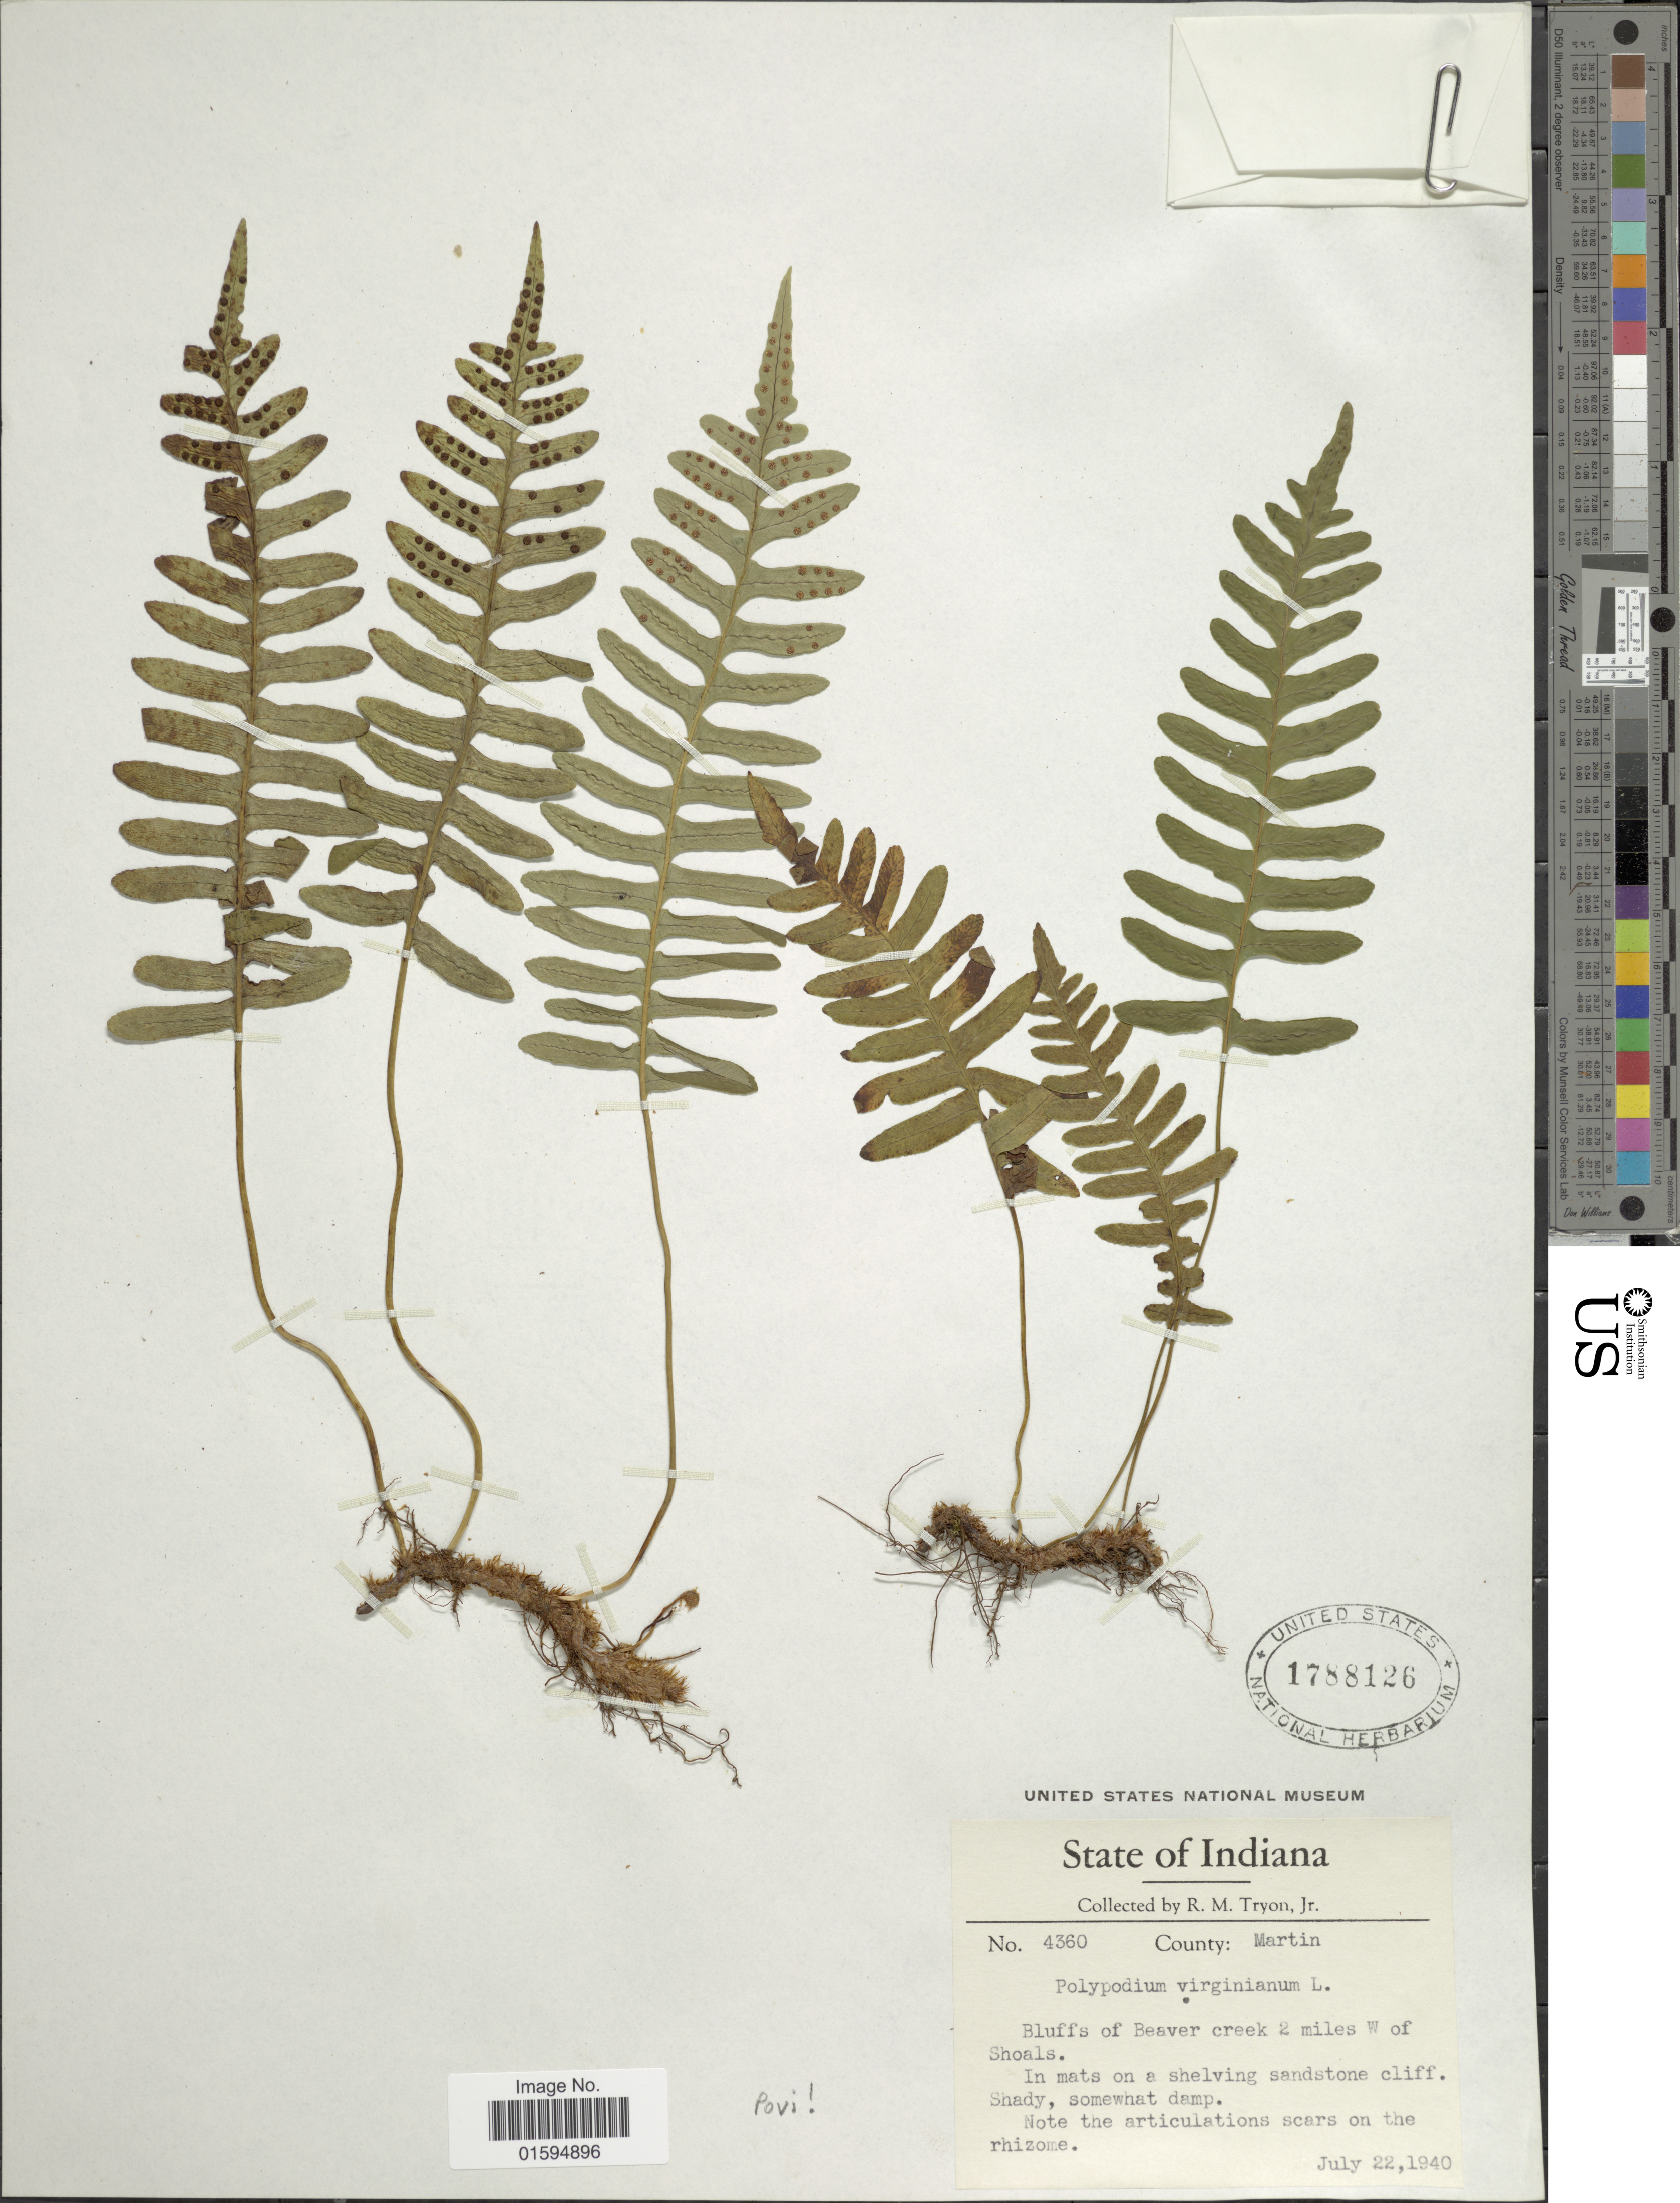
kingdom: Plantae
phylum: Tracheophyta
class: Polypodiopsida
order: Polypodiales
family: Polypodiaceae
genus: Polypodium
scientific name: Polypodium virginianum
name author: L.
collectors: R. M. Tryon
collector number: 4360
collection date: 1940-07-22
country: United States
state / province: Indiana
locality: Bluffs of Beaver creek 2 miles W of Shoals.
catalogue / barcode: US 1788126